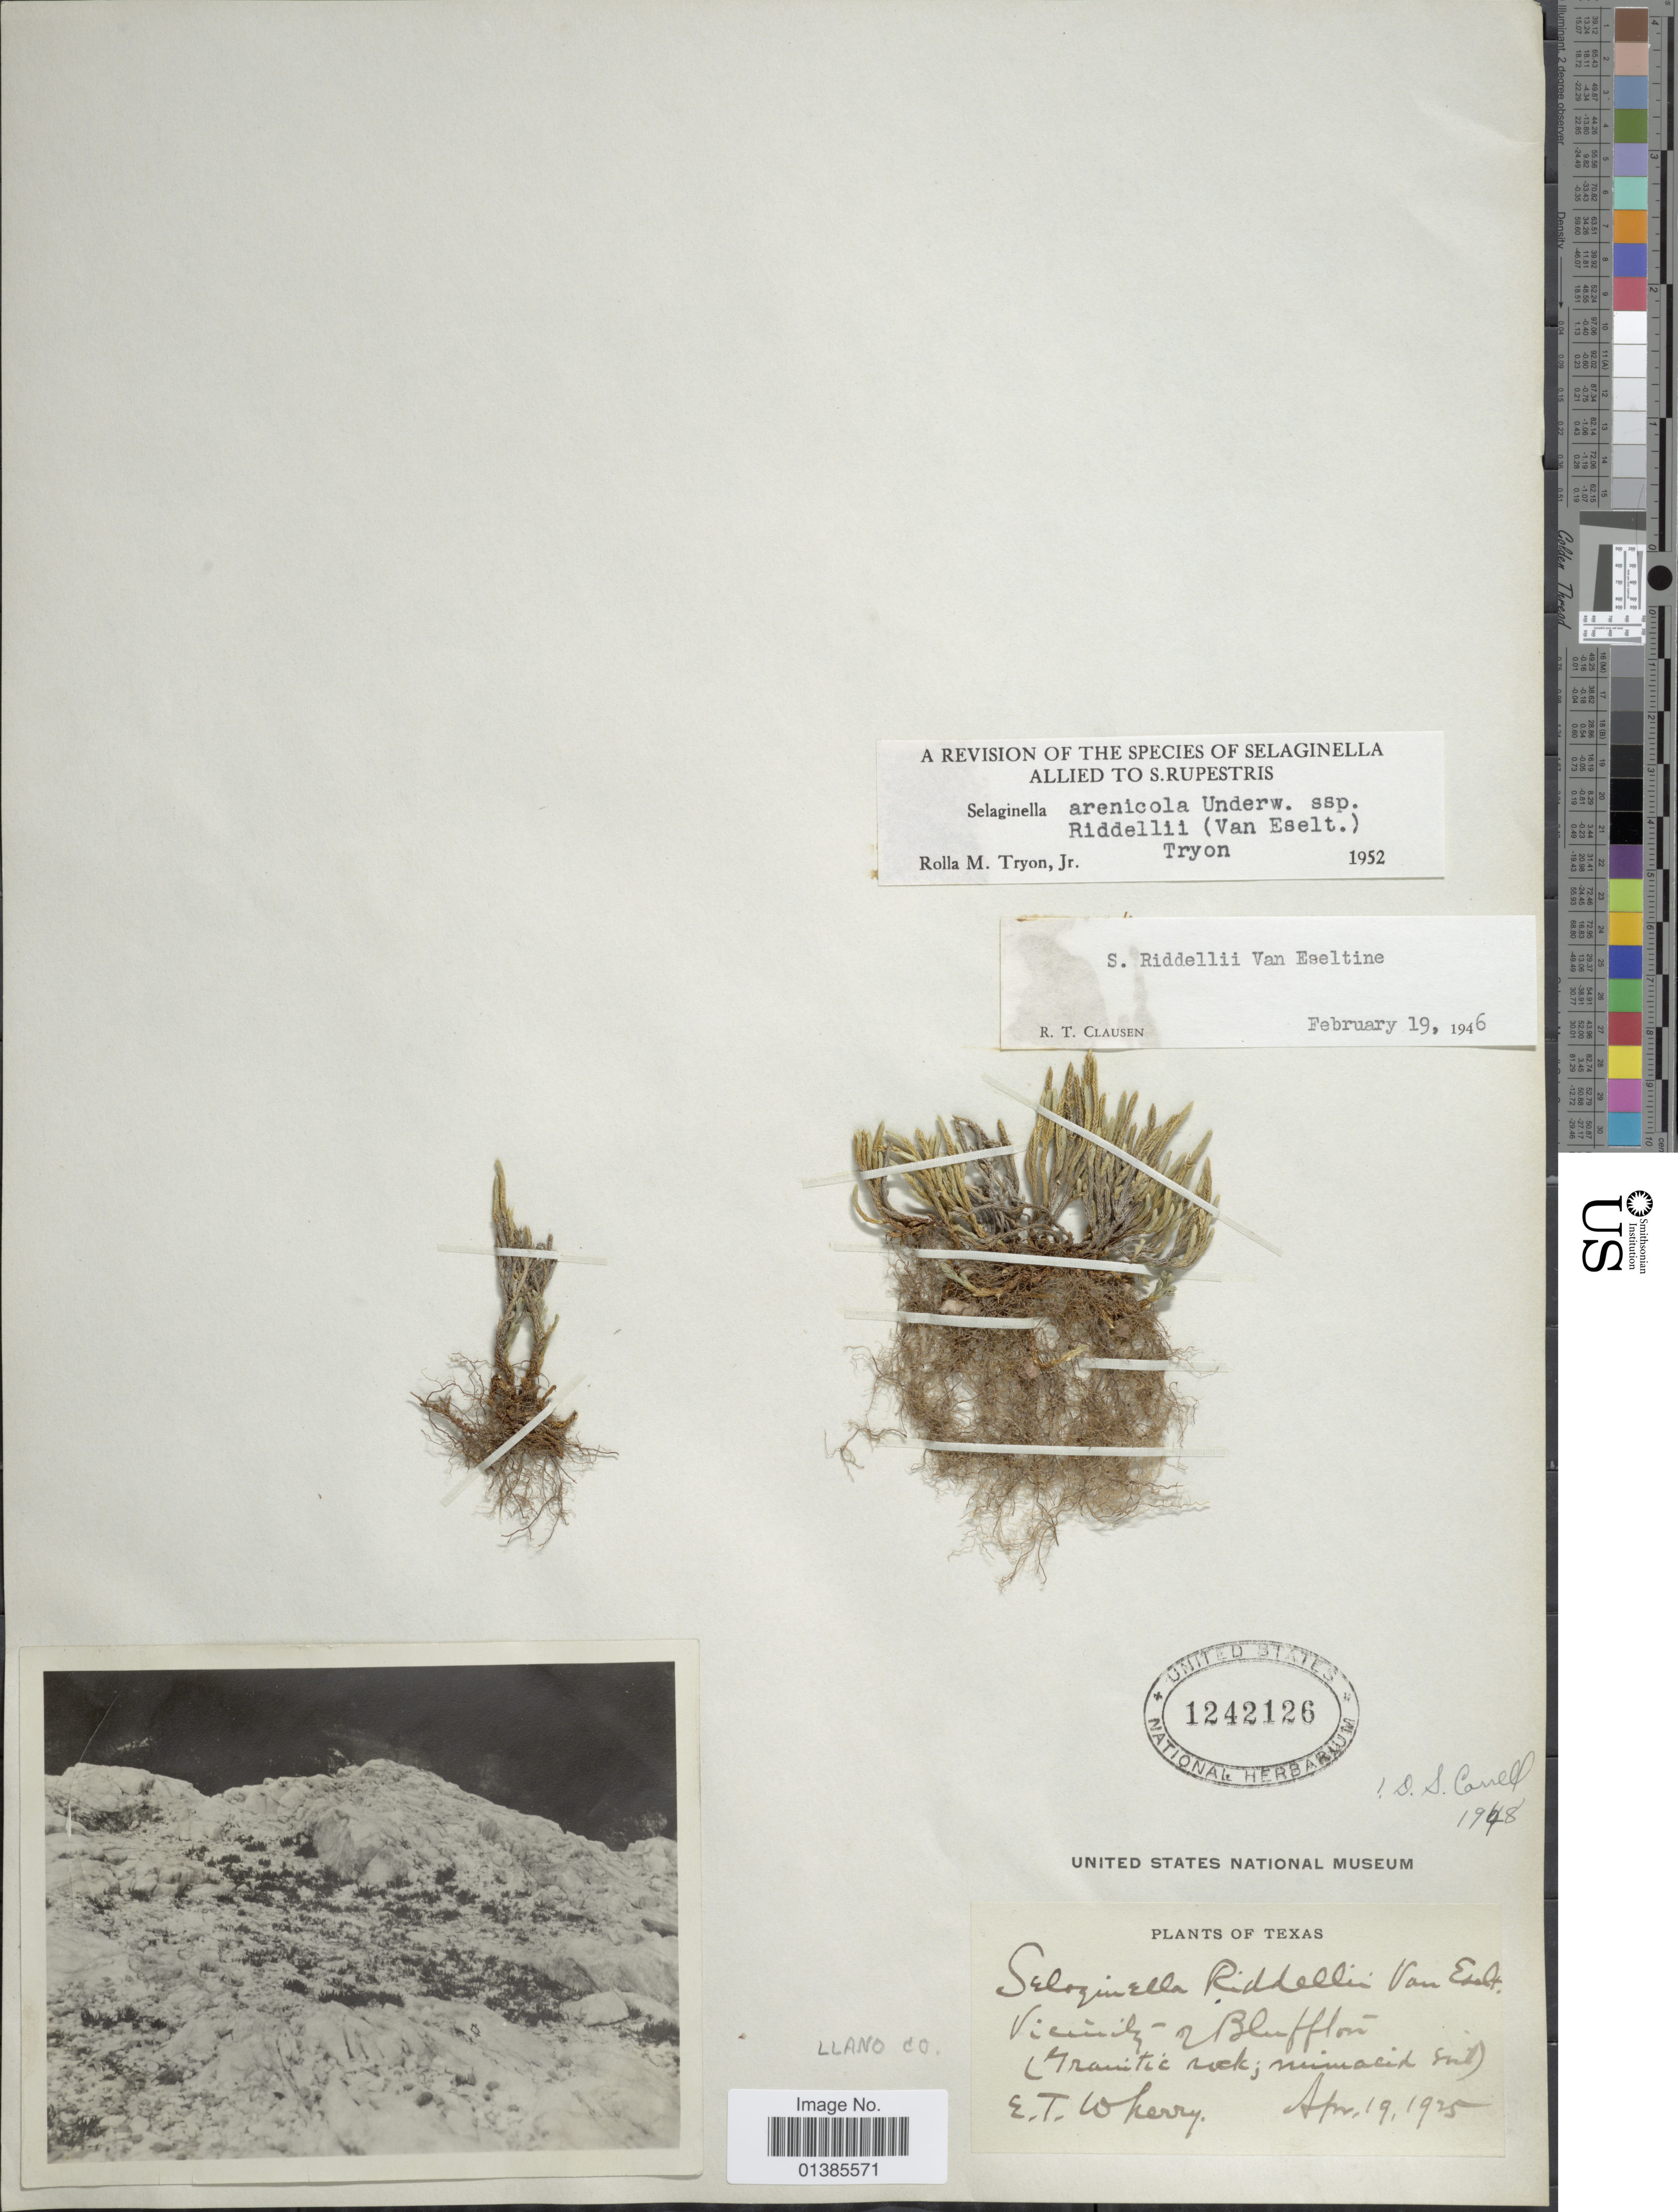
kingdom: Plantae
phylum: Tracheophyta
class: Lycopodiopsida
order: Selaginellales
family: Selaginellaceae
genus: Selaginella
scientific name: Selaginella arenicola subsp. riddellii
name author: (Van Eselt.) R.M. Tryon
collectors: E. T. Wherry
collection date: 1925-04-19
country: United States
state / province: Texas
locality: Vicinity of Bluffton.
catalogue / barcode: US 1242126